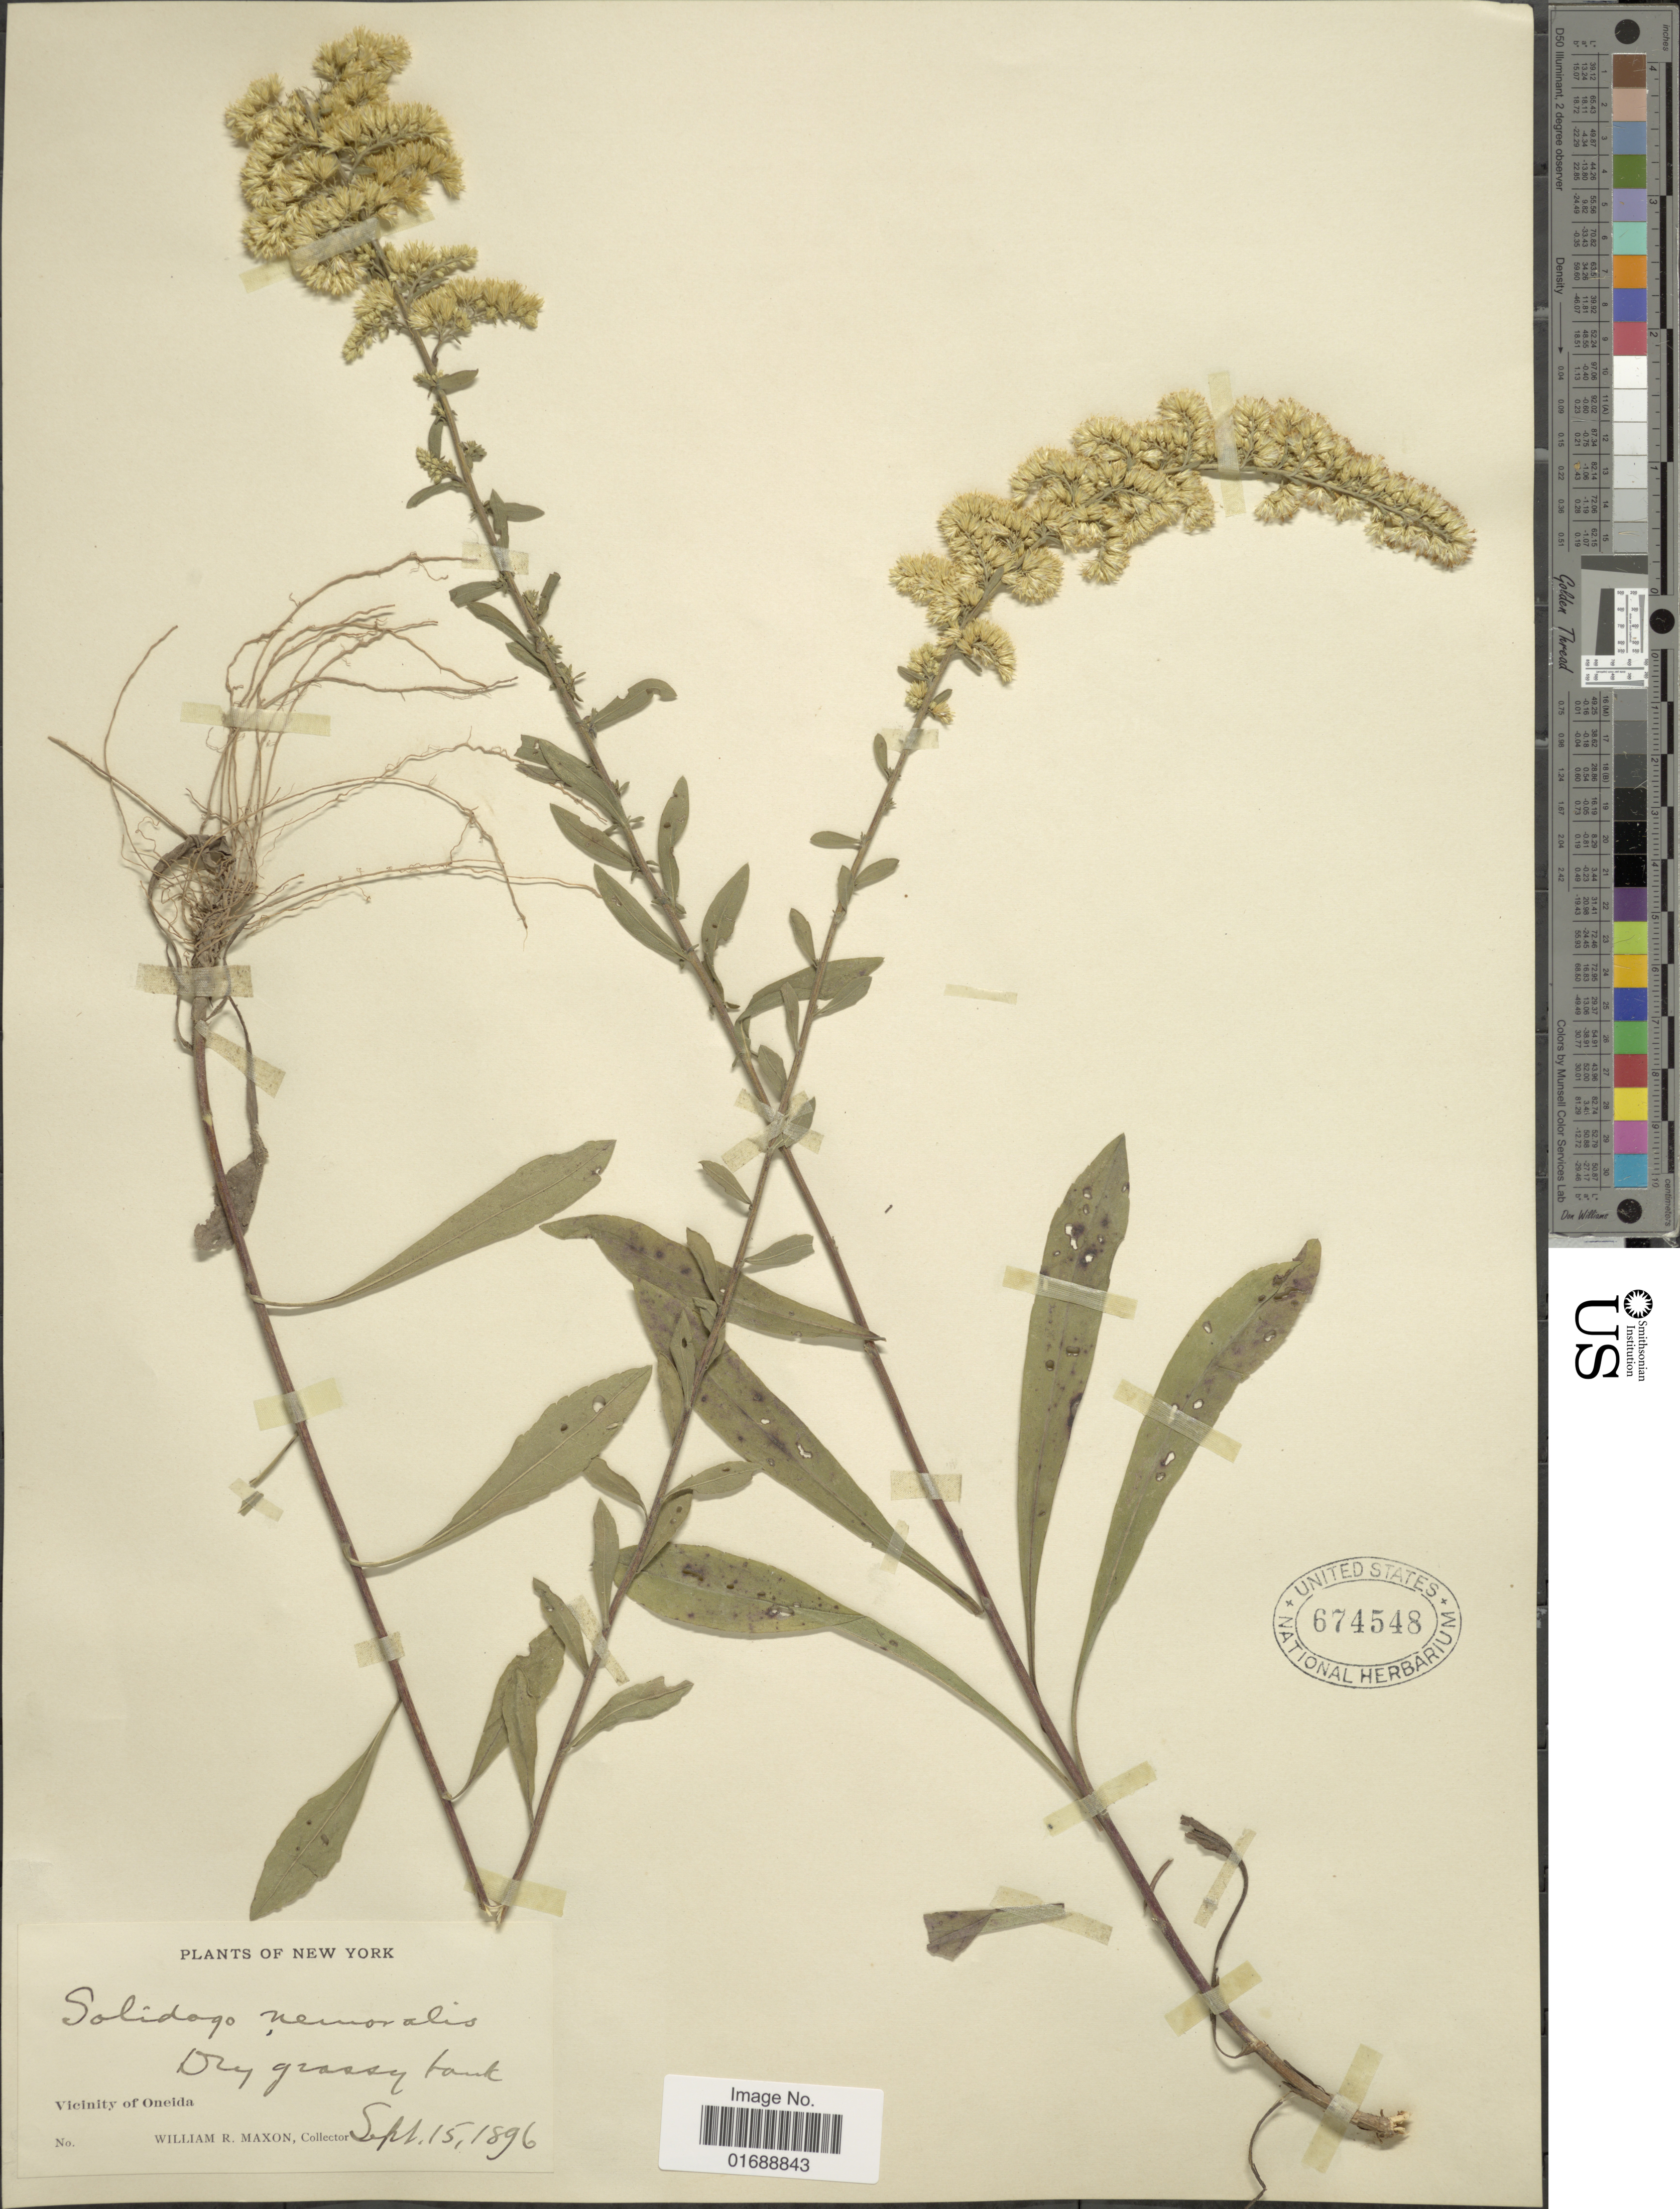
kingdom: Plantae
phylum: Tracheophyta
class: Magnoliopsida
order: Asterales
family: Asteraceae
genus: Solidago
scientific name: Solidago nemoralis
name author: Aiton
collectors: W. R. Maxon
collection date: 1896-09-15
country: United States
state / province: New York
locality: Vicinity of Oneida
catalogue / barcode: US 674548